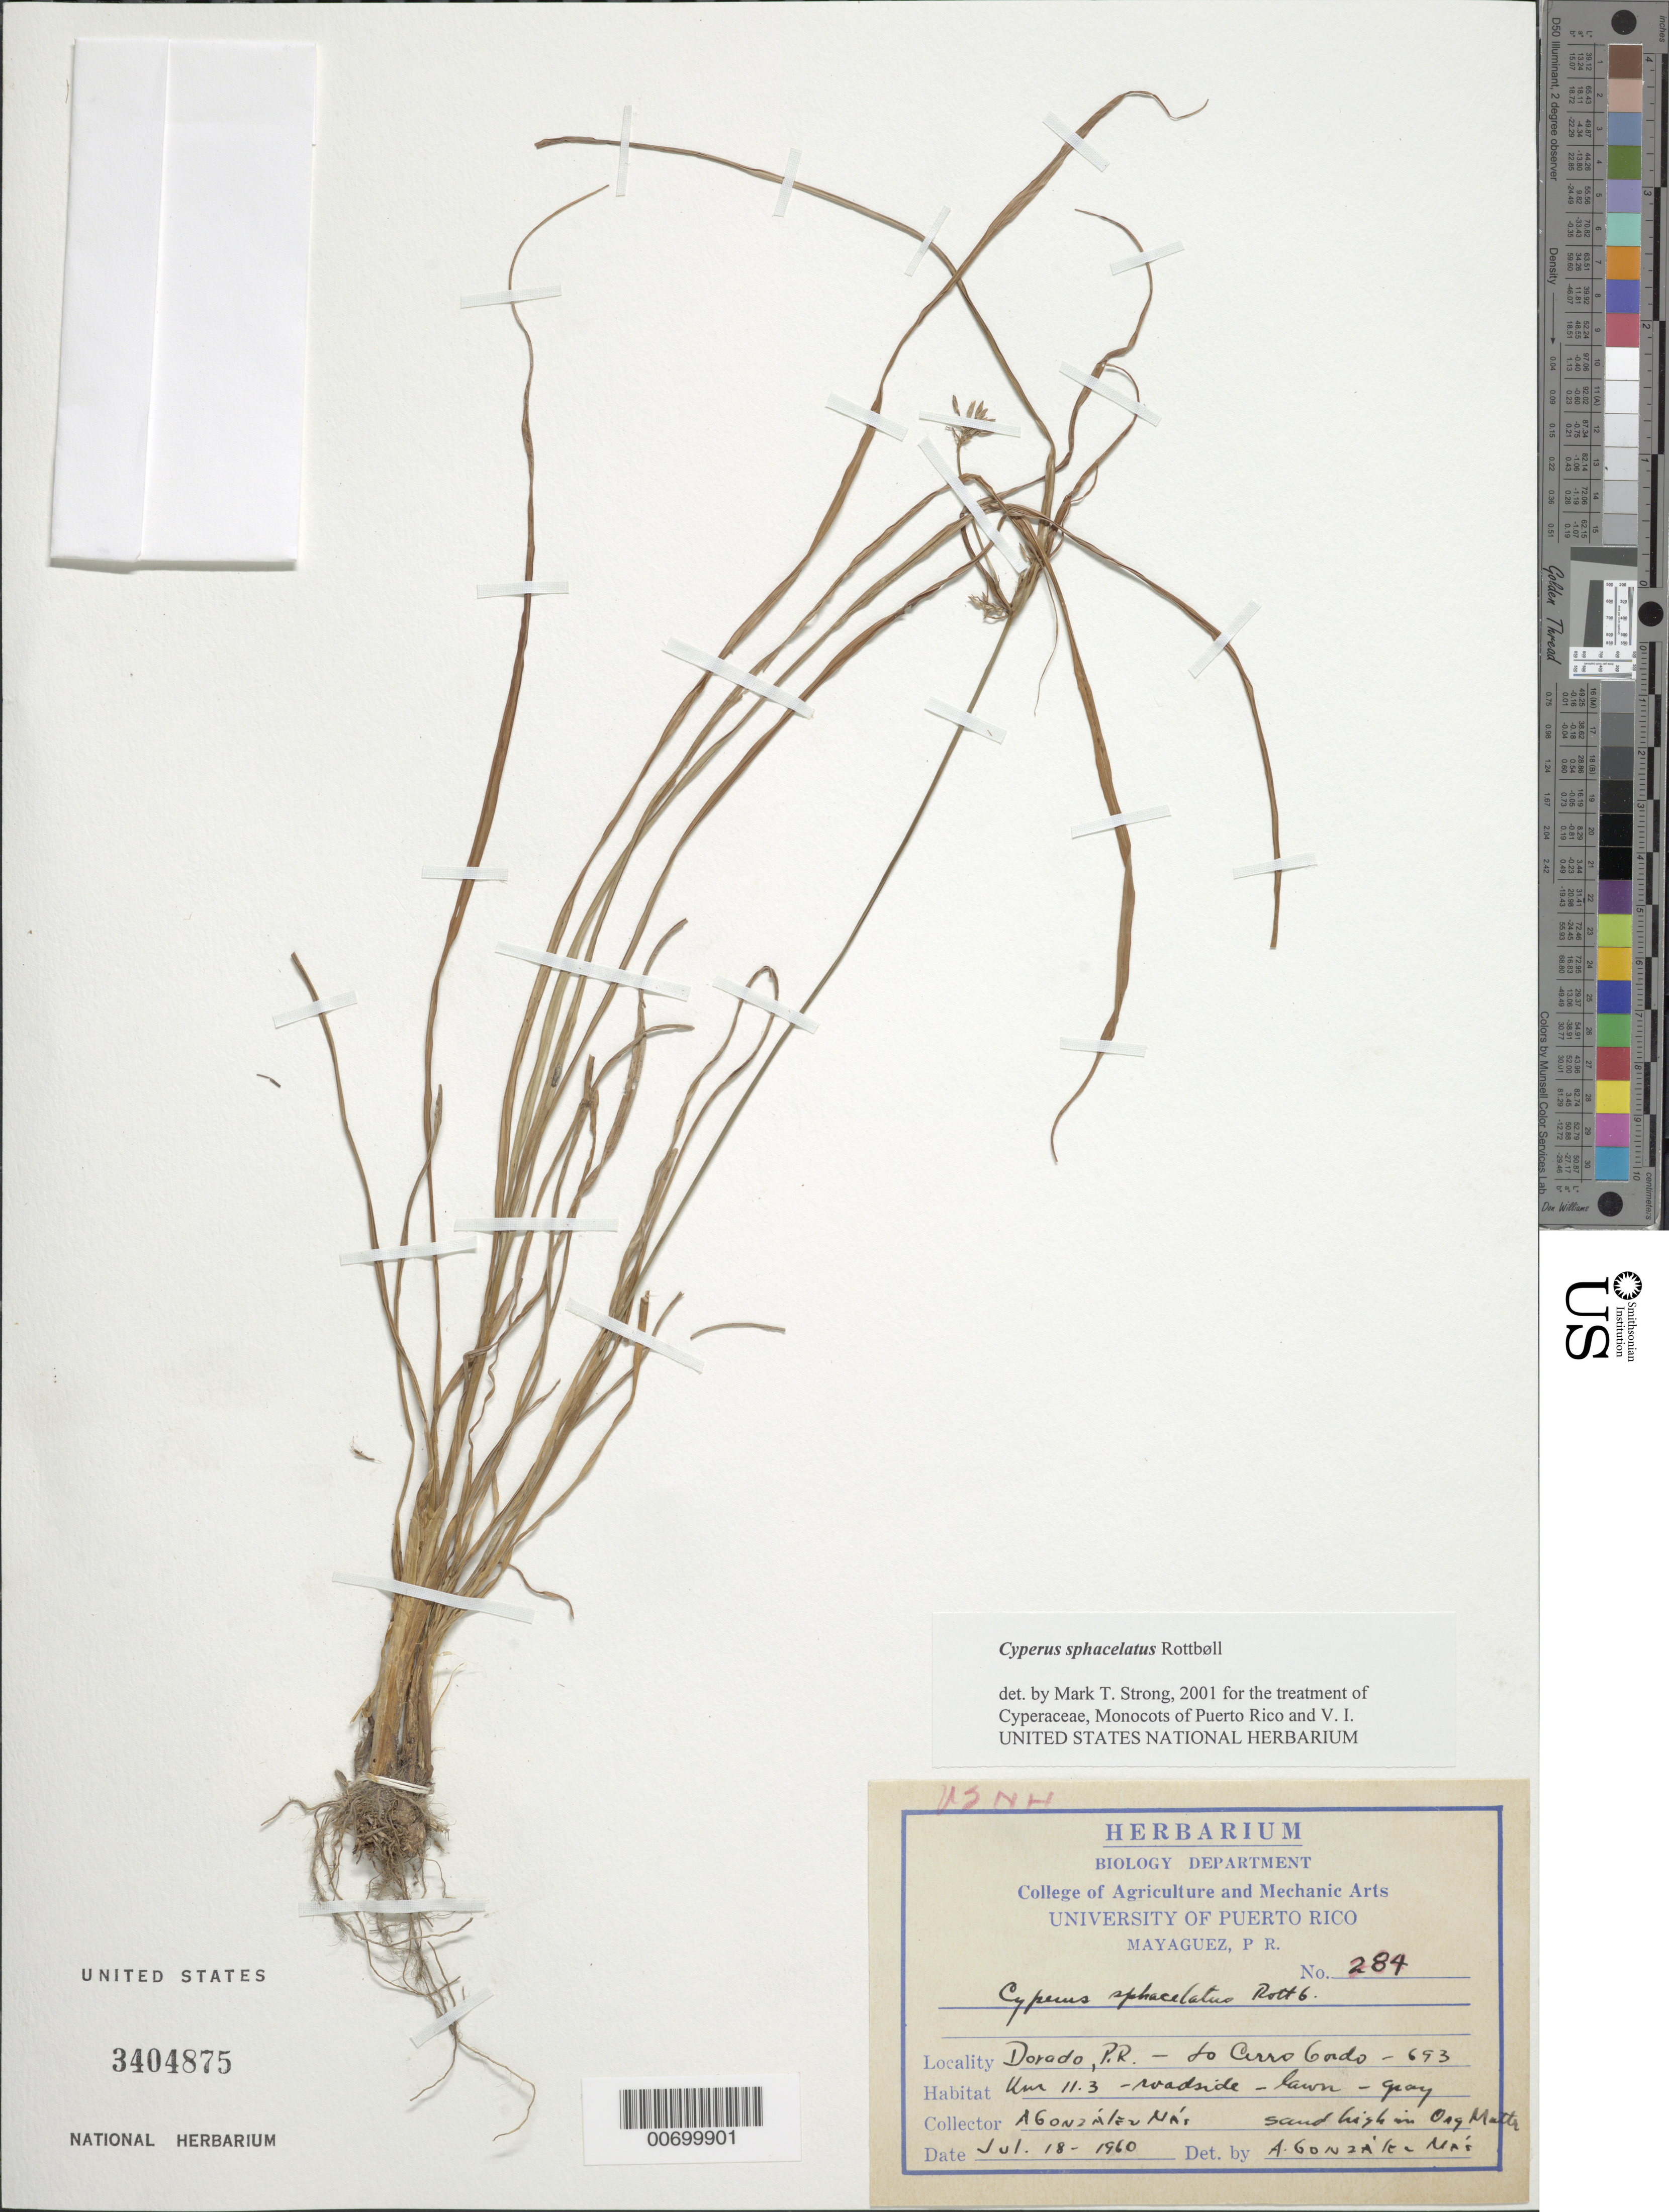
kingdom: Plantae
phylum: Tracheophyta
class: Liliopsida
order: Poales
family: Cyperaceae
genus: Cyperus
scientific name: Cyperus sphacelatus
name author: Rottb.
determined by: Strong, M. T., (US), Smithsonian Institution - National Museum of Natural History (UNITED STATES)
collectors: A. González Más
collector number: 284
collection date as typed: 18 Jul 1960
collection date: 1960-07-18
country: Puerto Rico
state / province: Dorado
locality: Dorado: to Cerro Gordo, Rd. 693, km 11.3.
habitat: Roadside lawn.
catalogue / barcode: US 3404875